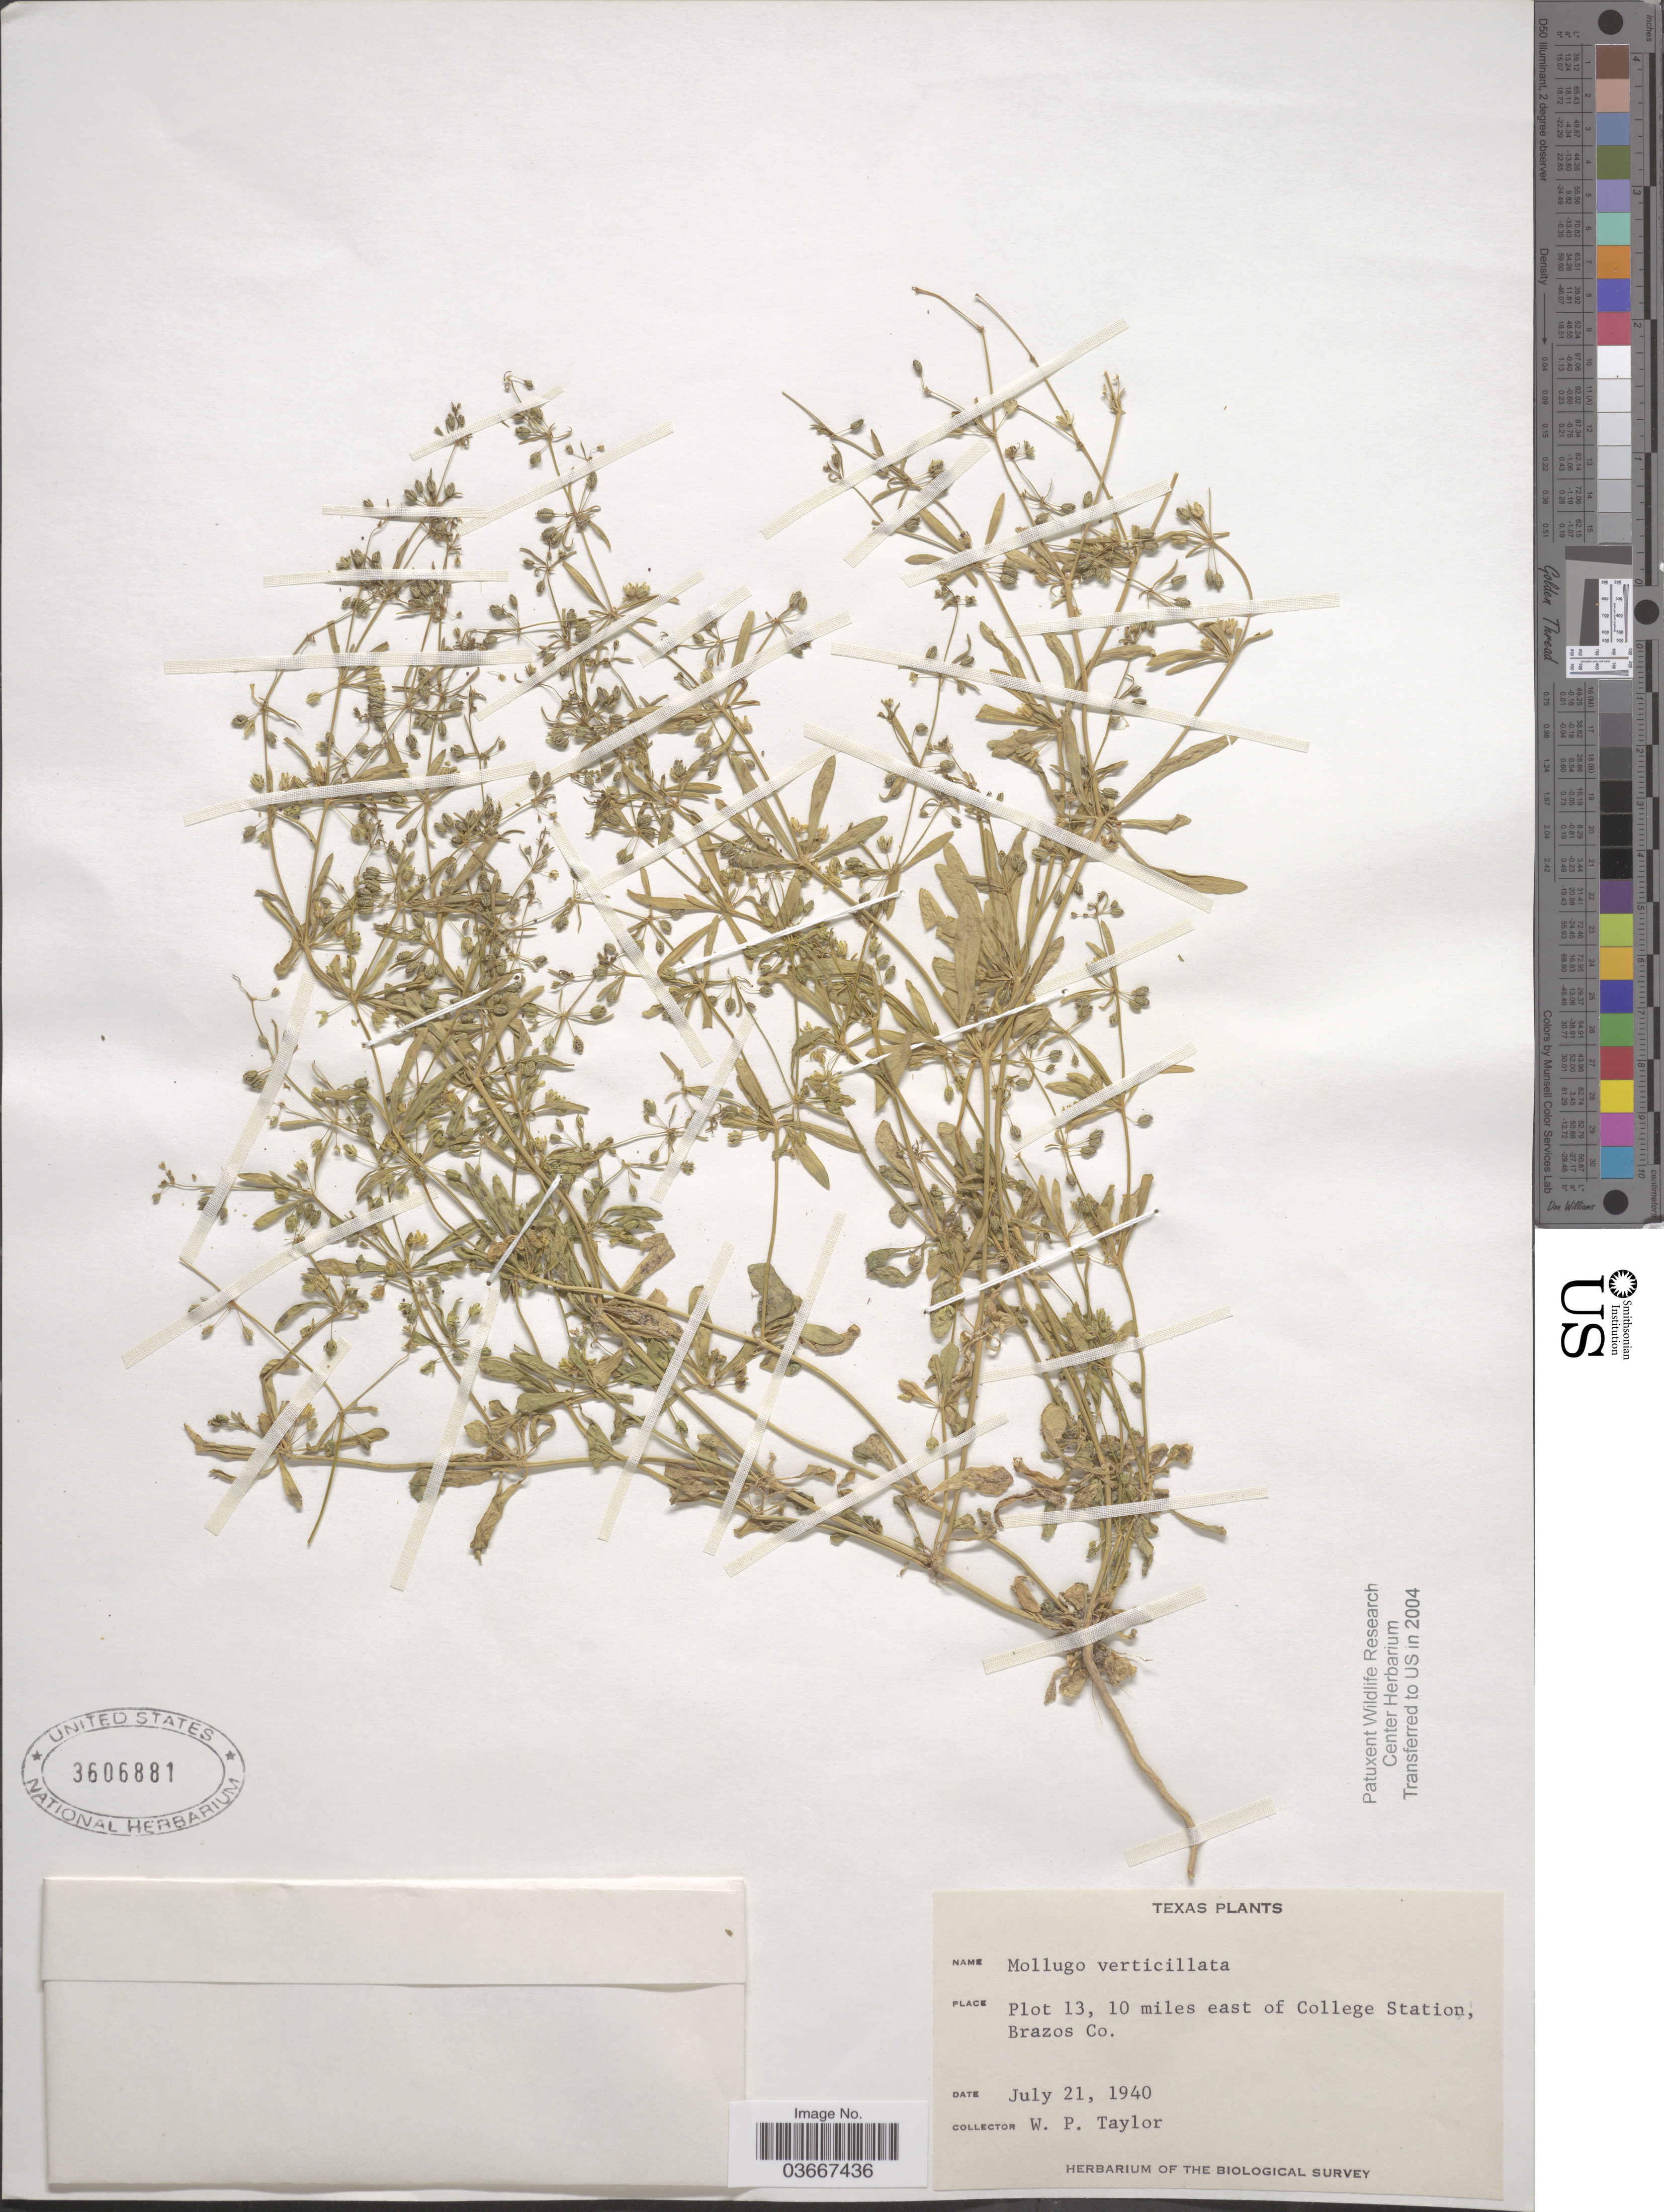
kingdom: Plantae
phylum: Tracheophyta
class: Magnoliopsida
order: Caryophyllales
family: Molluginaceae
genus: Mollugo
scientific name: Mollugo verticillata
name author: L.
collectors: W. P. Taylor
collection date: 1940-07-21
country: United States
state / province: Texas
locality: Plot 13, 10 miles east of College Station, Brazos Co.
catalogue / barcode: US 3606881